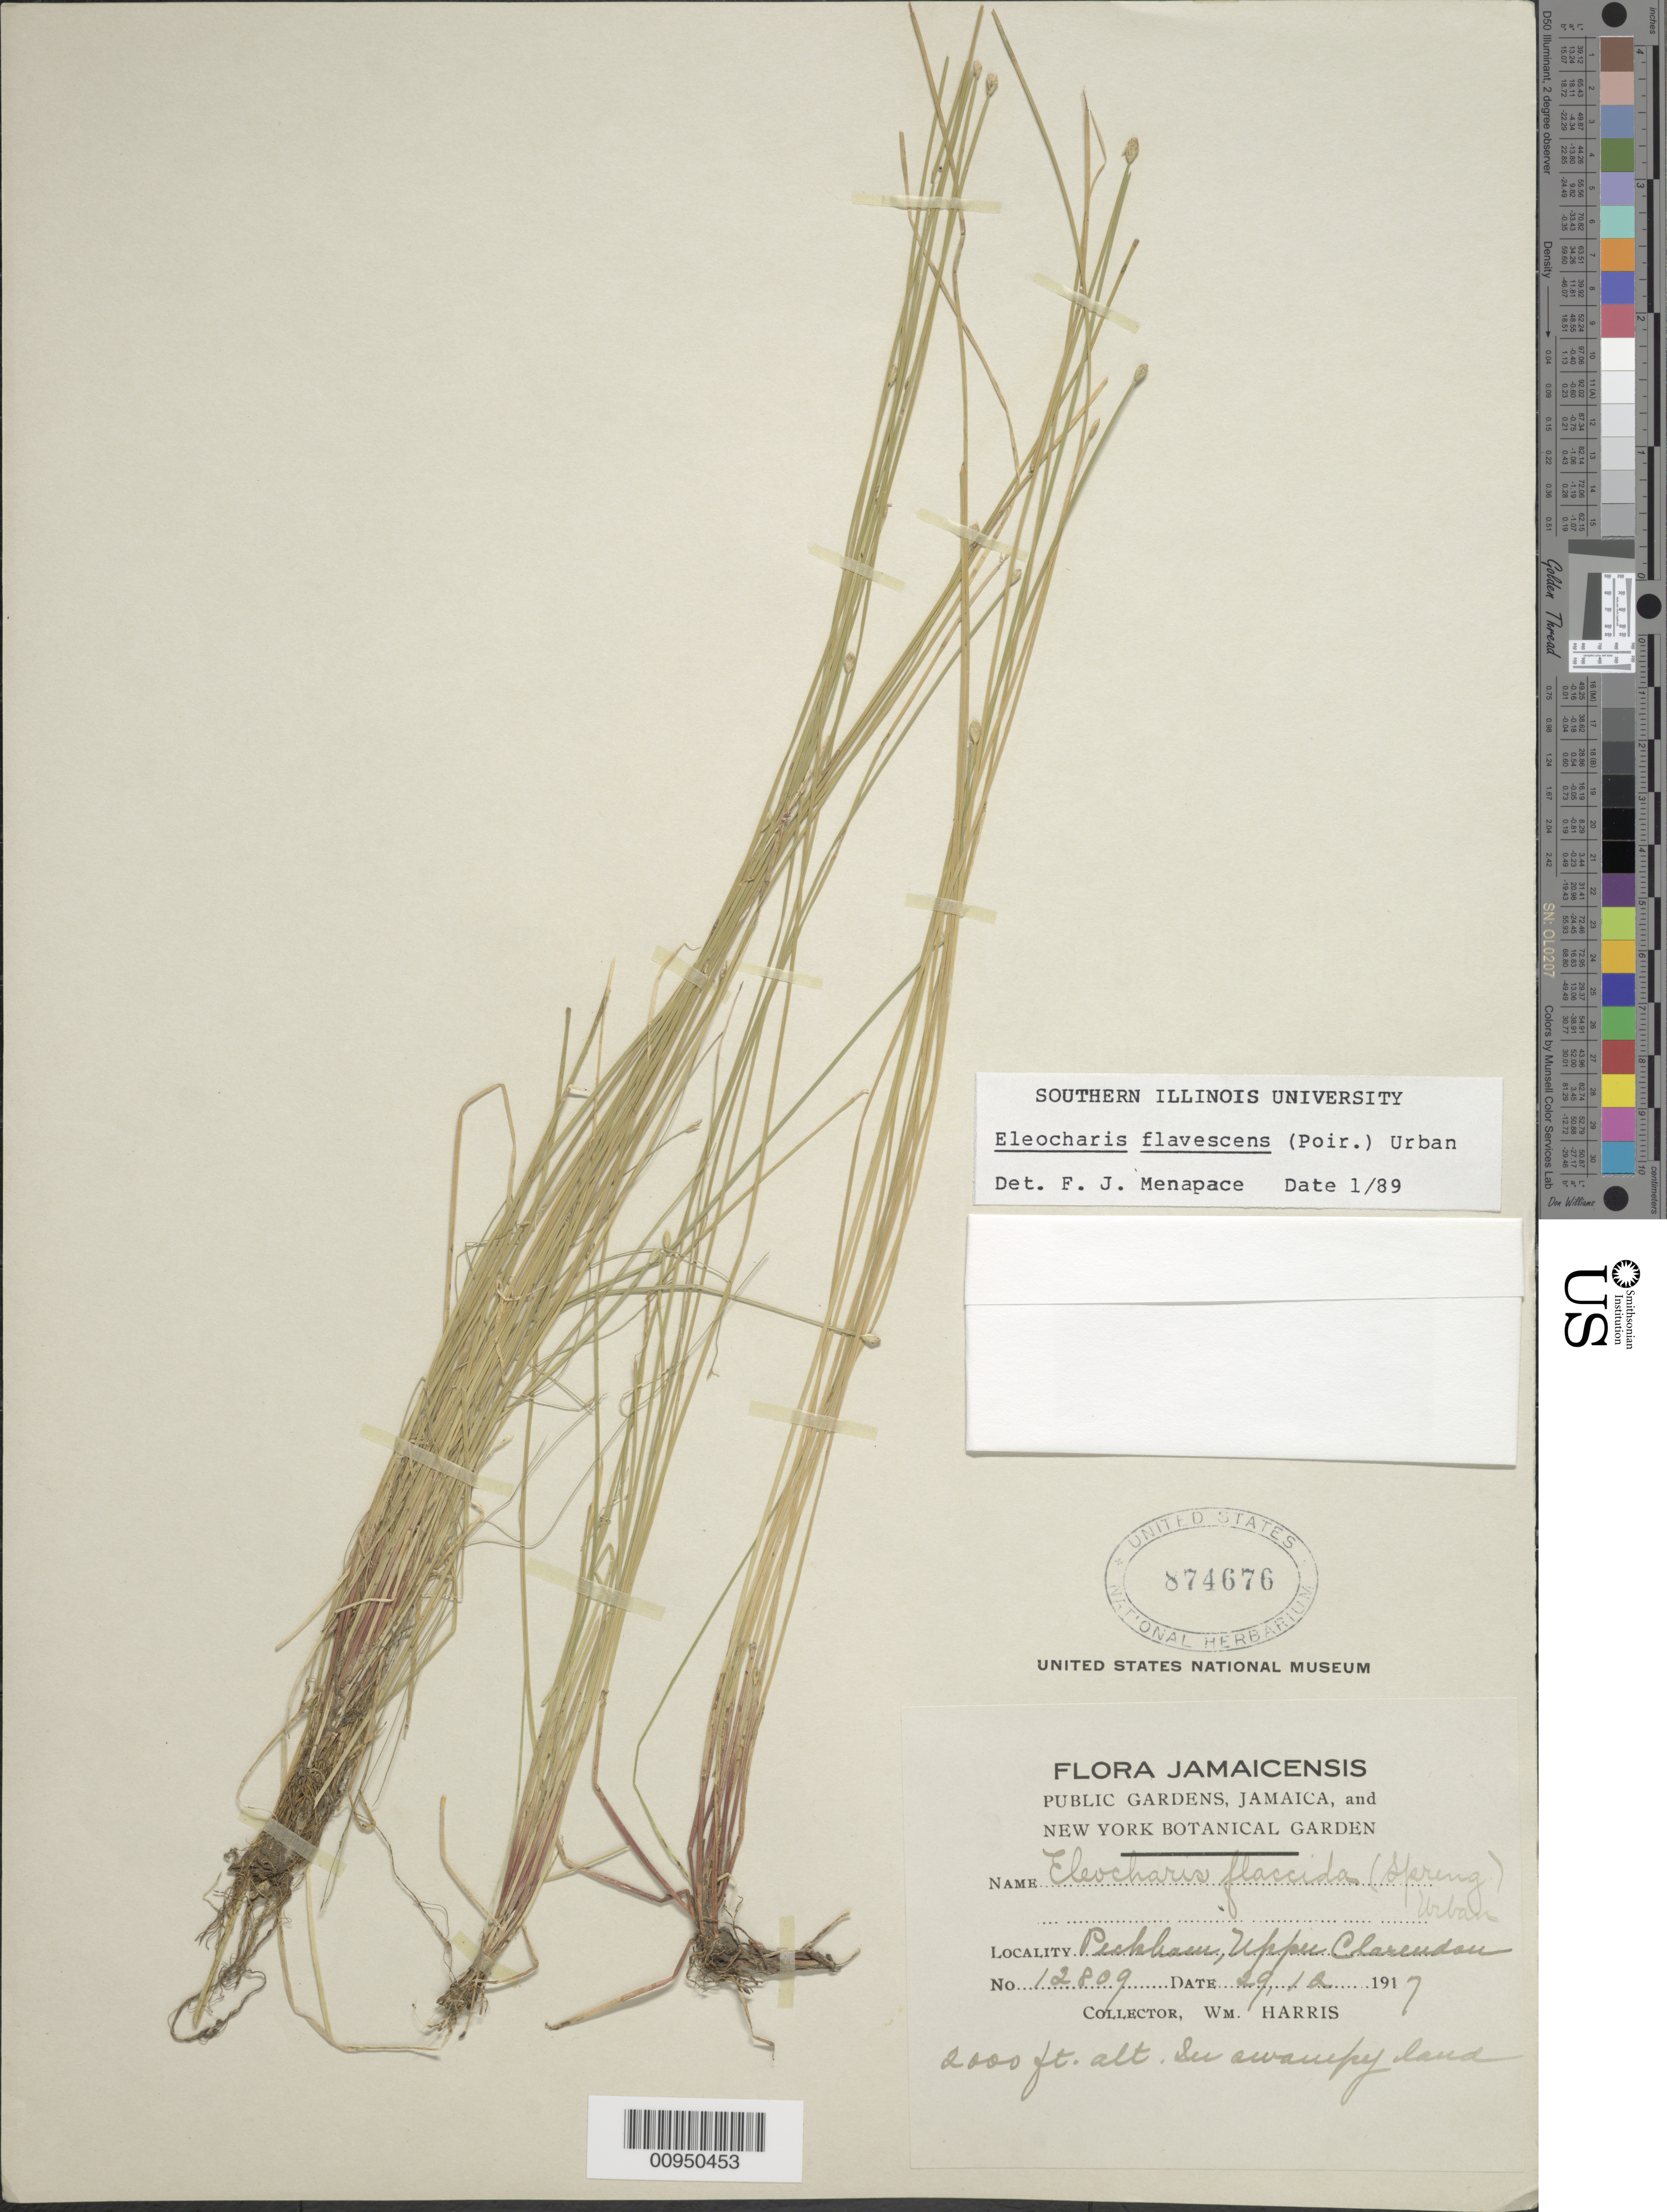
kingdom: Plantae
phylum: Tracheophyta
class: Liliopsida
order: Poales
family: Cyperaceae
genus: Eleocharis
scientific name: Eleocharis flavescens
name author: (Poir.) Urb.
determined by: Menapace, F. J.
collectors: W. H. Harris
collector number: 12809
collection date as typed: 29 Dec 1917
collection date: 1917-12-29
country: Jamaica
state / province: Clarendon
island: Jamaica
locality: Peckham, Upper Clarendon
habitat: Swamply land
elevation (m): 610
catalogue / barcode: US 874676